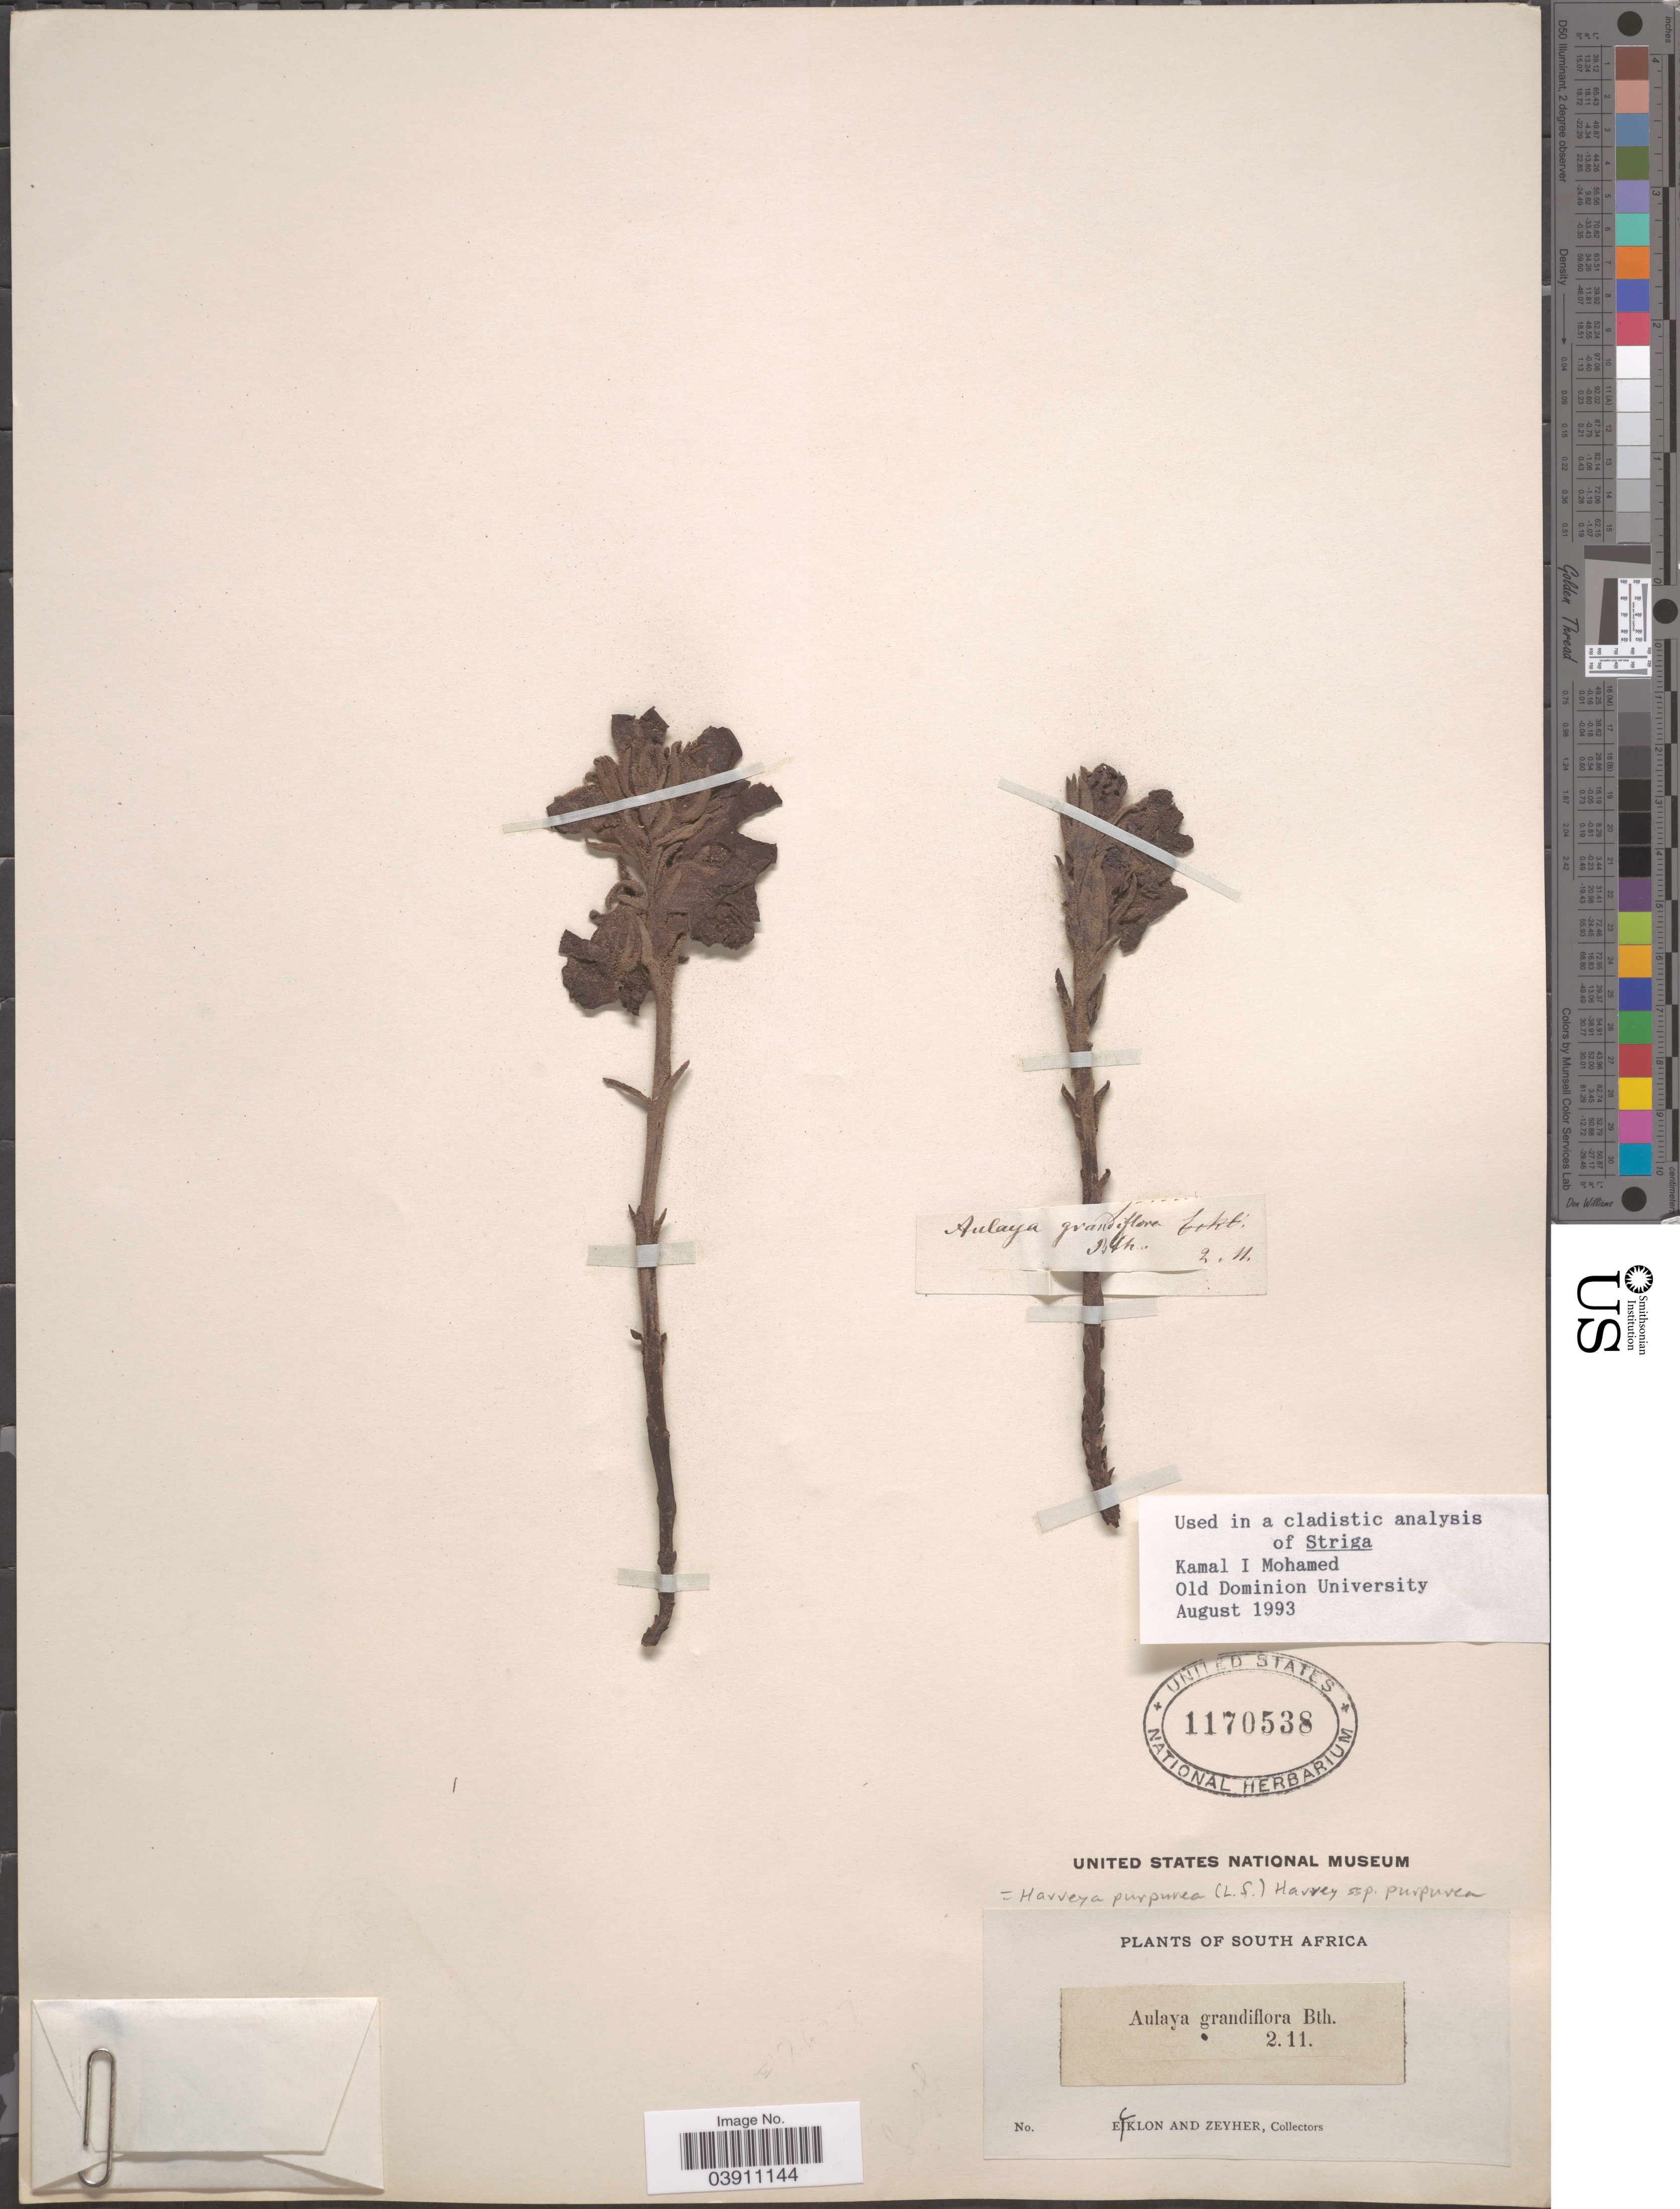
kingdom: Plantae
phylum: Tracheophyta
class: Magnoliopsida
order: Lamiales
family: Orobanchaceae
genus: Harveya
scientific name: Harveya purpurea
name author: Harv.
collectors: -. Ecklon & -. Zeyher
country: South Africa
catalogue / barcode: US 1170538